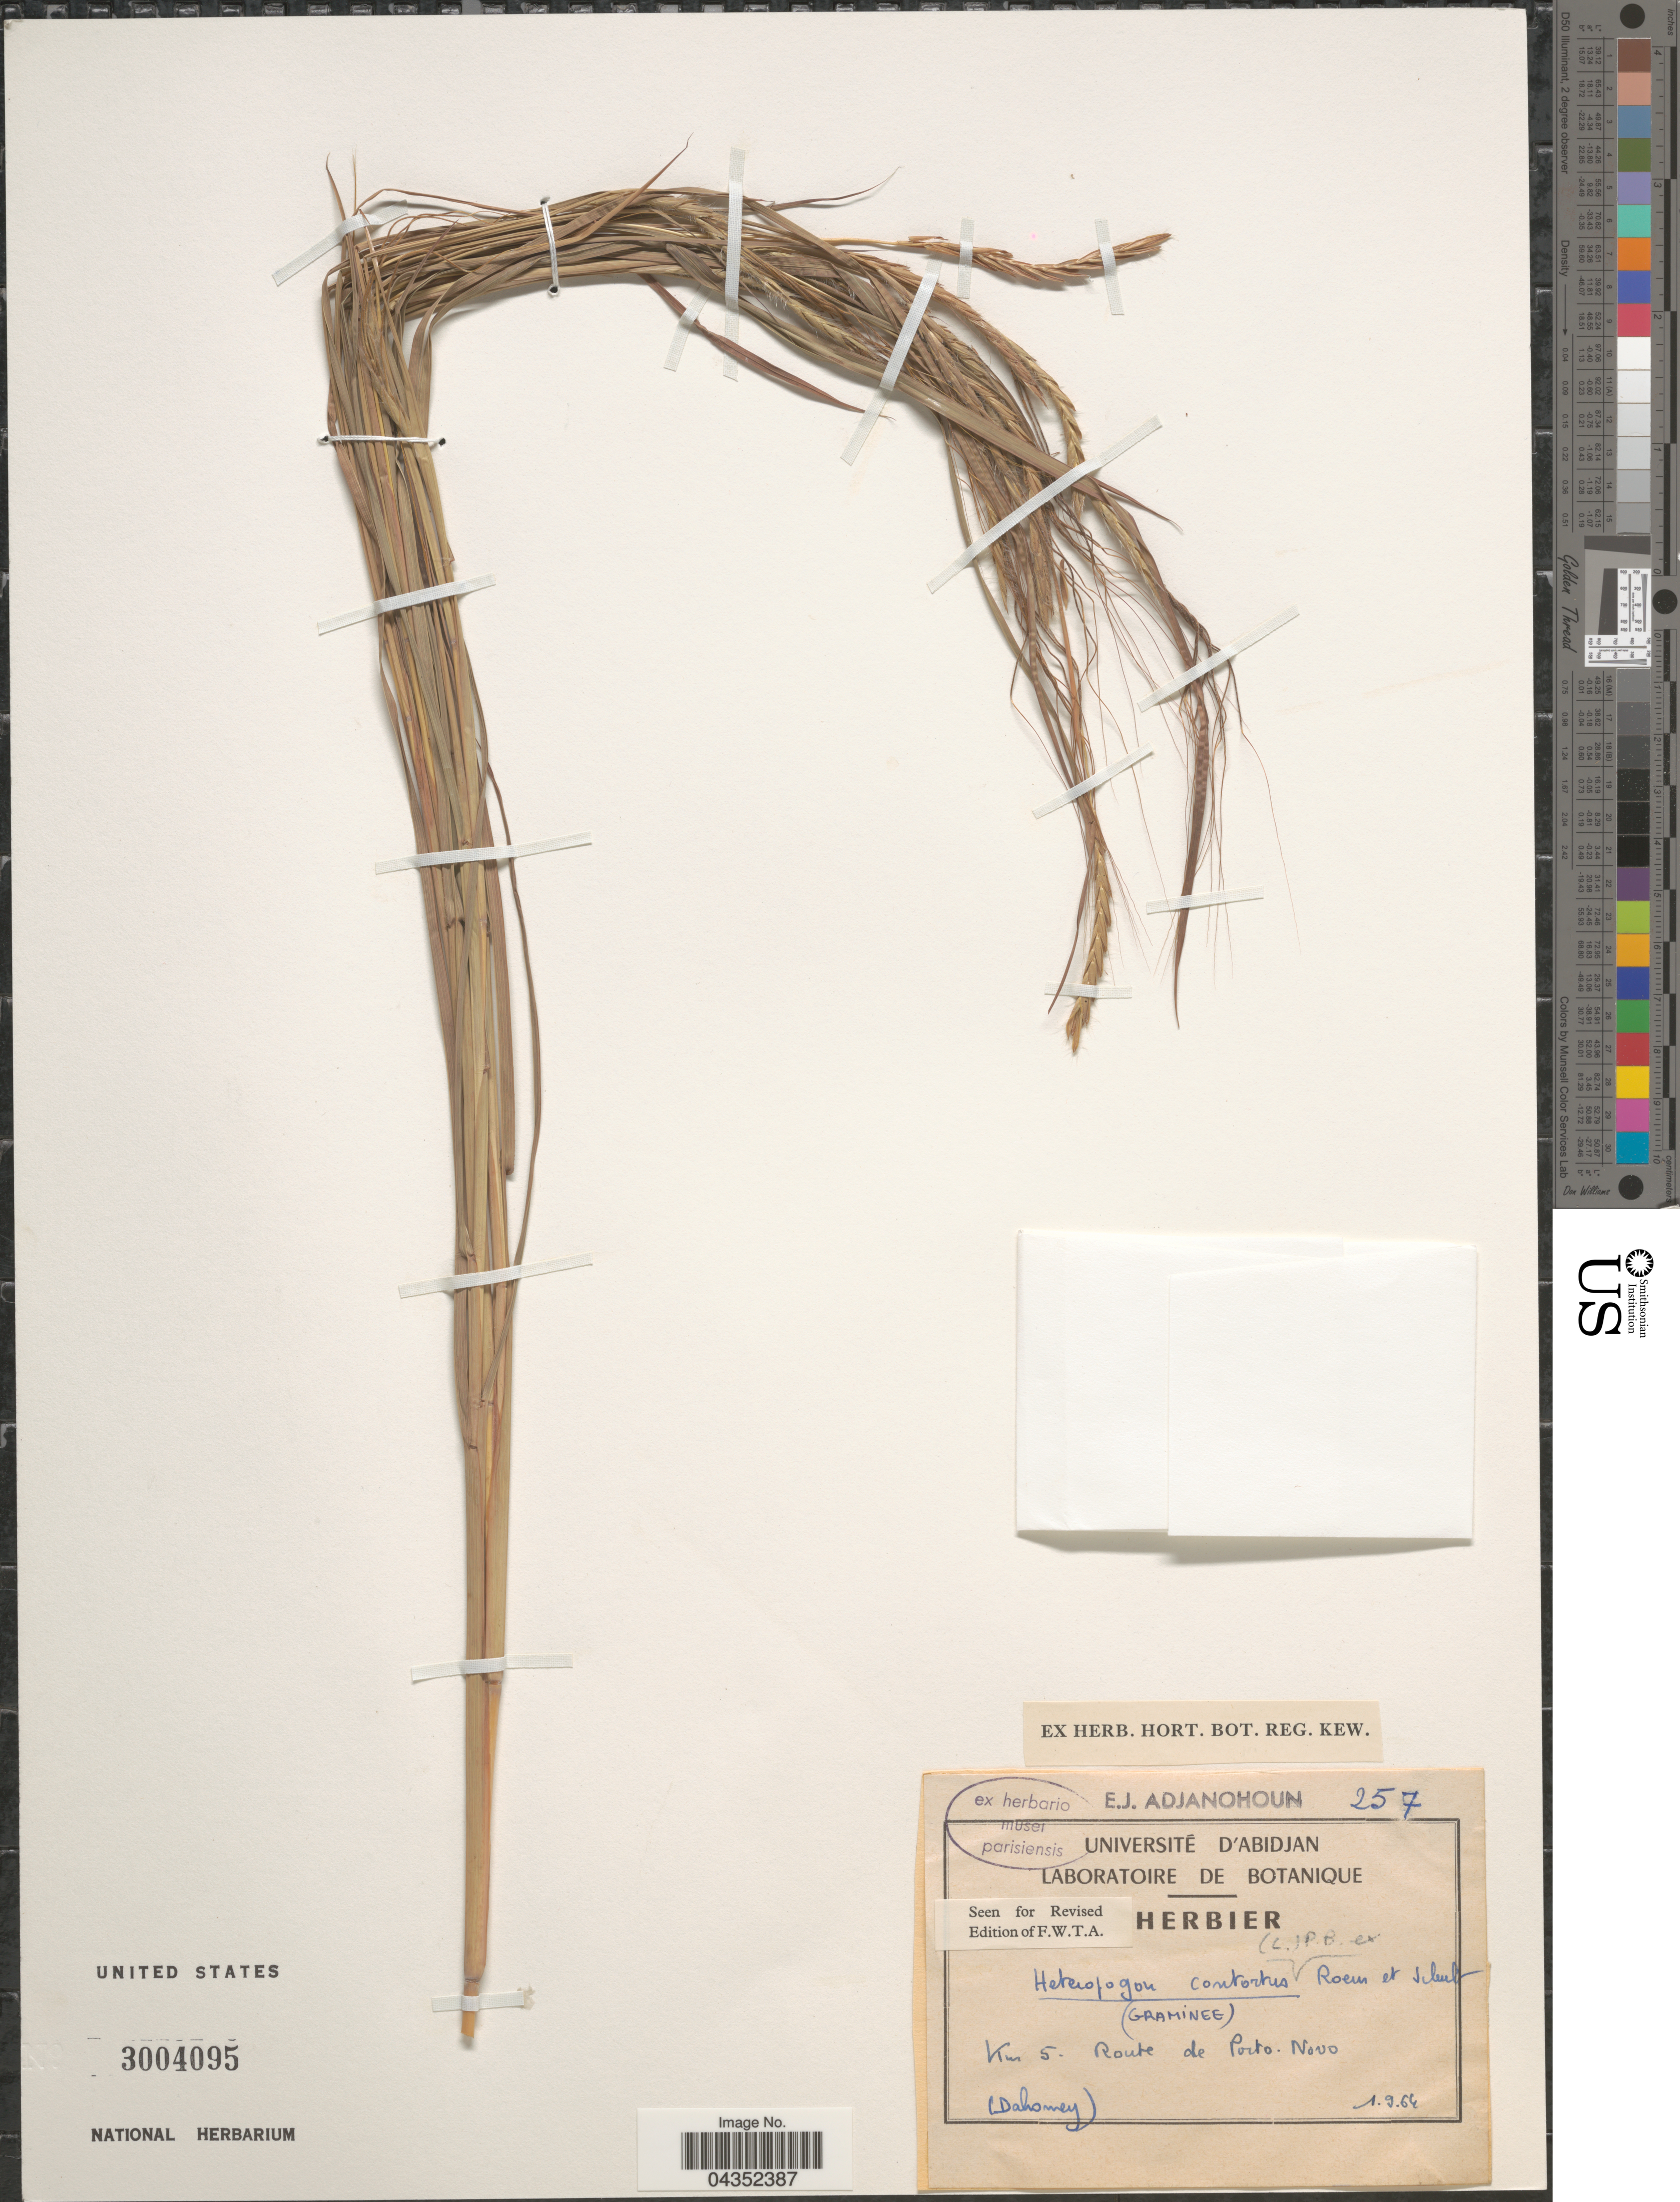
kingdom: Plantae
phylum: Tracheophyta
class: Liliopsida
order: Poales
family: Poaceae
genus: Heteropogon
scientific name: Heteropogon contortus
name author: (L.) P. Beauv. ex Roem. & Schult.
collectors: E. Adjanohoun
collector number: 257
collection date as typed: Transcribed d/m/y: 1/9/64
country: Benin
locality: Km 5. Route de Porto Novo. (Dahomey).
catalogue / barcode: US 3004095